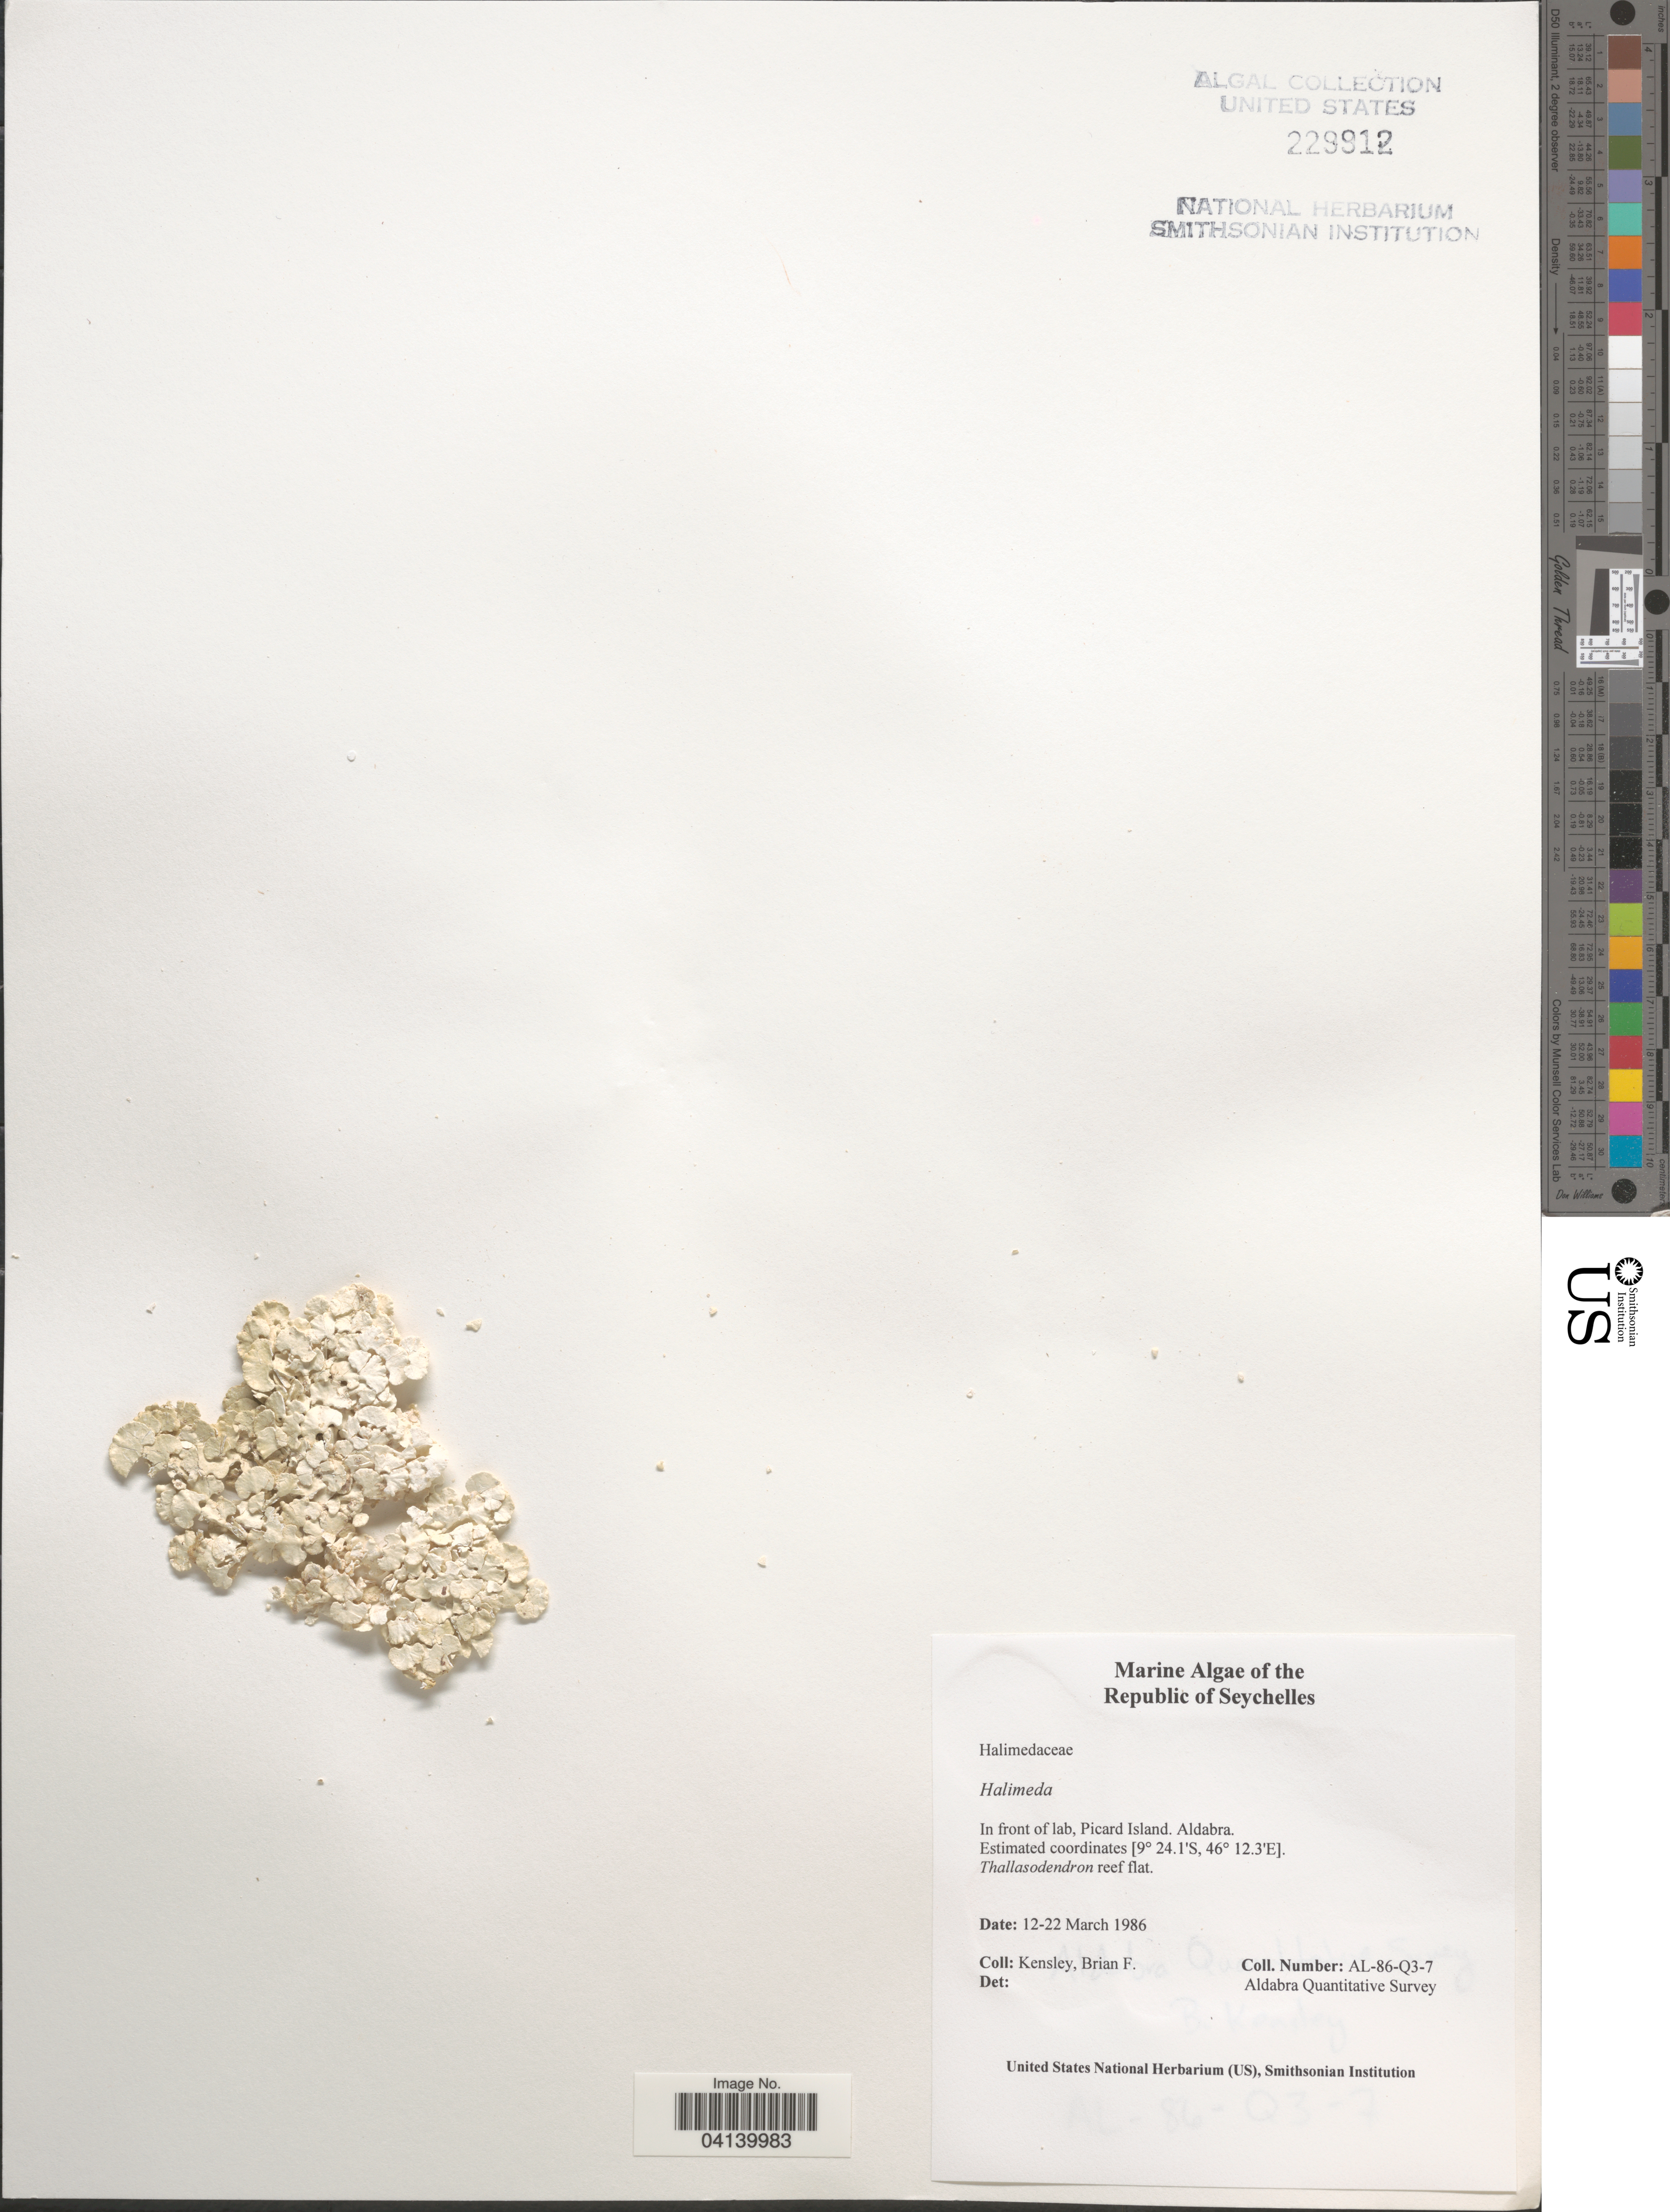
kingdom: Plantae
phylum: Chlorophyta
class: Ulvophyceae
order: Bryopsidales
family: Halimedaceae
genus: Halimeda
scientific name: Halimeda sp.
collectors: B. Kensley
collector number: AL-86-Q3-7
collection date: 1986-03-12/1986-03-22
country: Seychelles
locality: Republic of Seychelles. In front of lab, Picard Island. Aldabra. Aldabra Quantitative Survey.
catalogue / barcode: US 229912